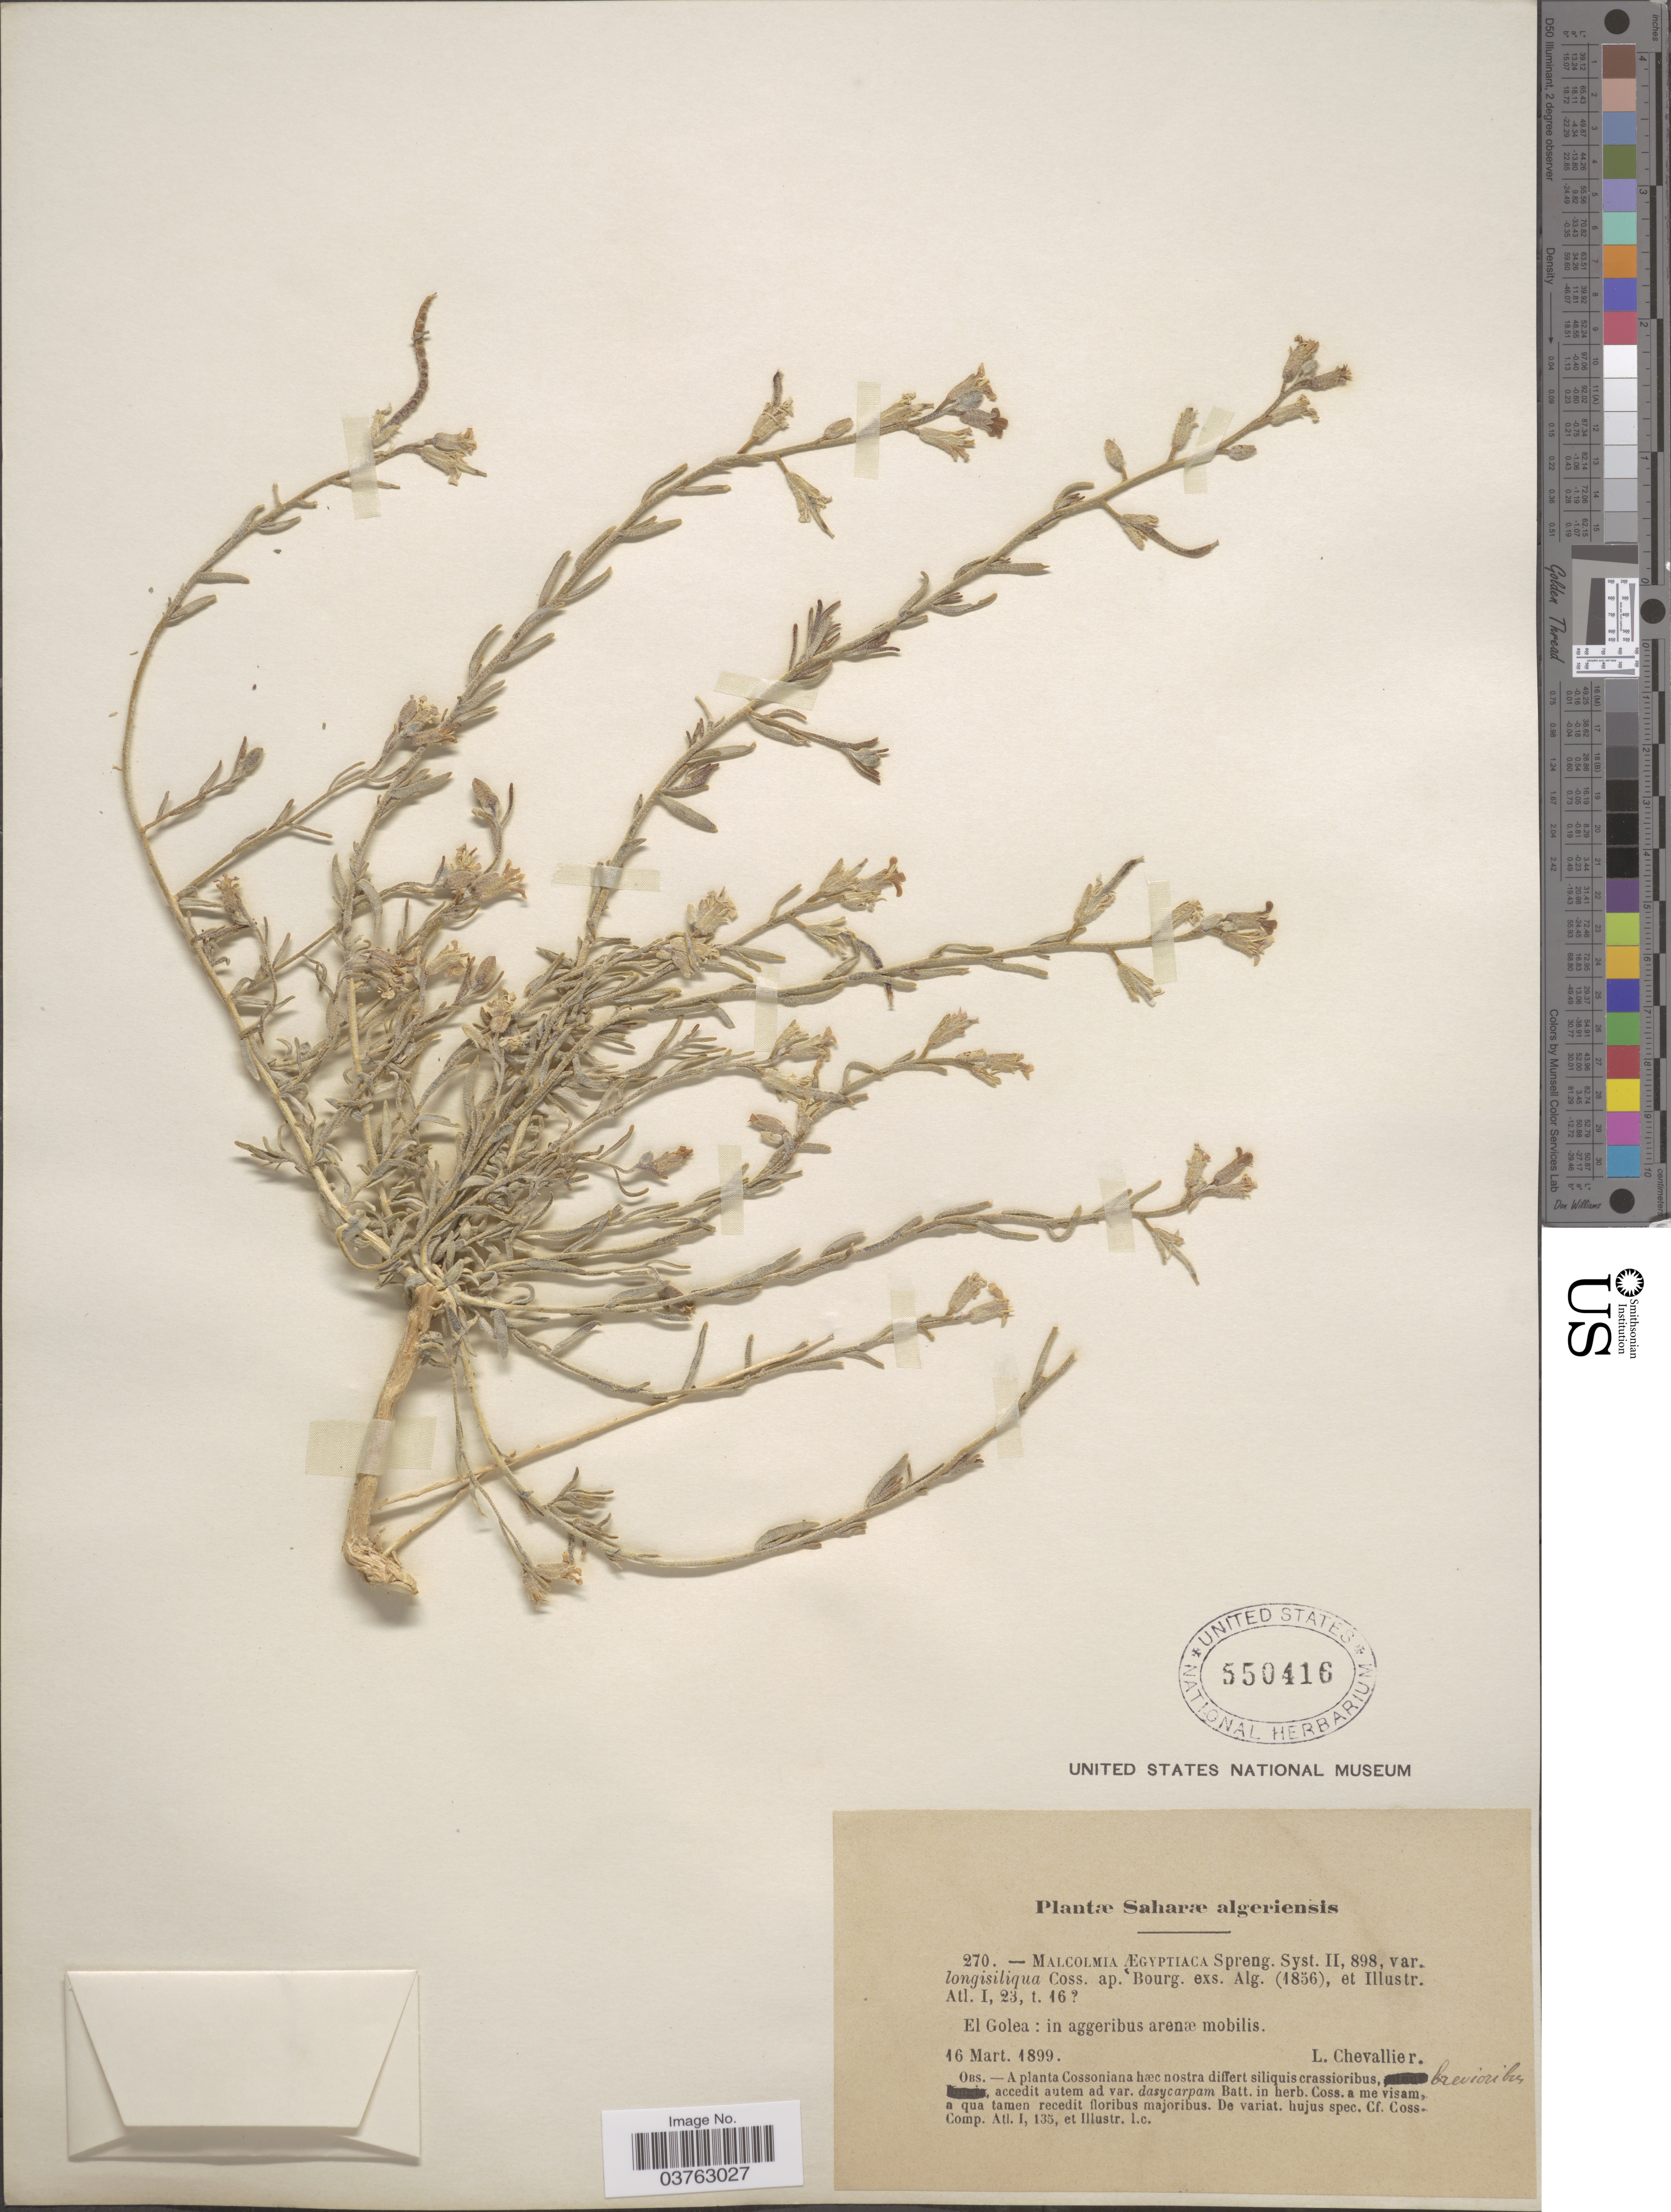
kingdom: Plantae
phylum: Tracheophyta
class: Magnoliopsida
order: Brassicales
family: Brassicaceae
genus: Malcolmia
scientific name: Malcolmia aegyptica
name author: Spreng.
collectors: L. Chevallier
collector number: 270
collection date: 1899-03-16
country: Algeria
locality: Saharæ algeriensis. El Golea: in aggeribus arenæ mobilis.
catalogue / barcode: US 550416